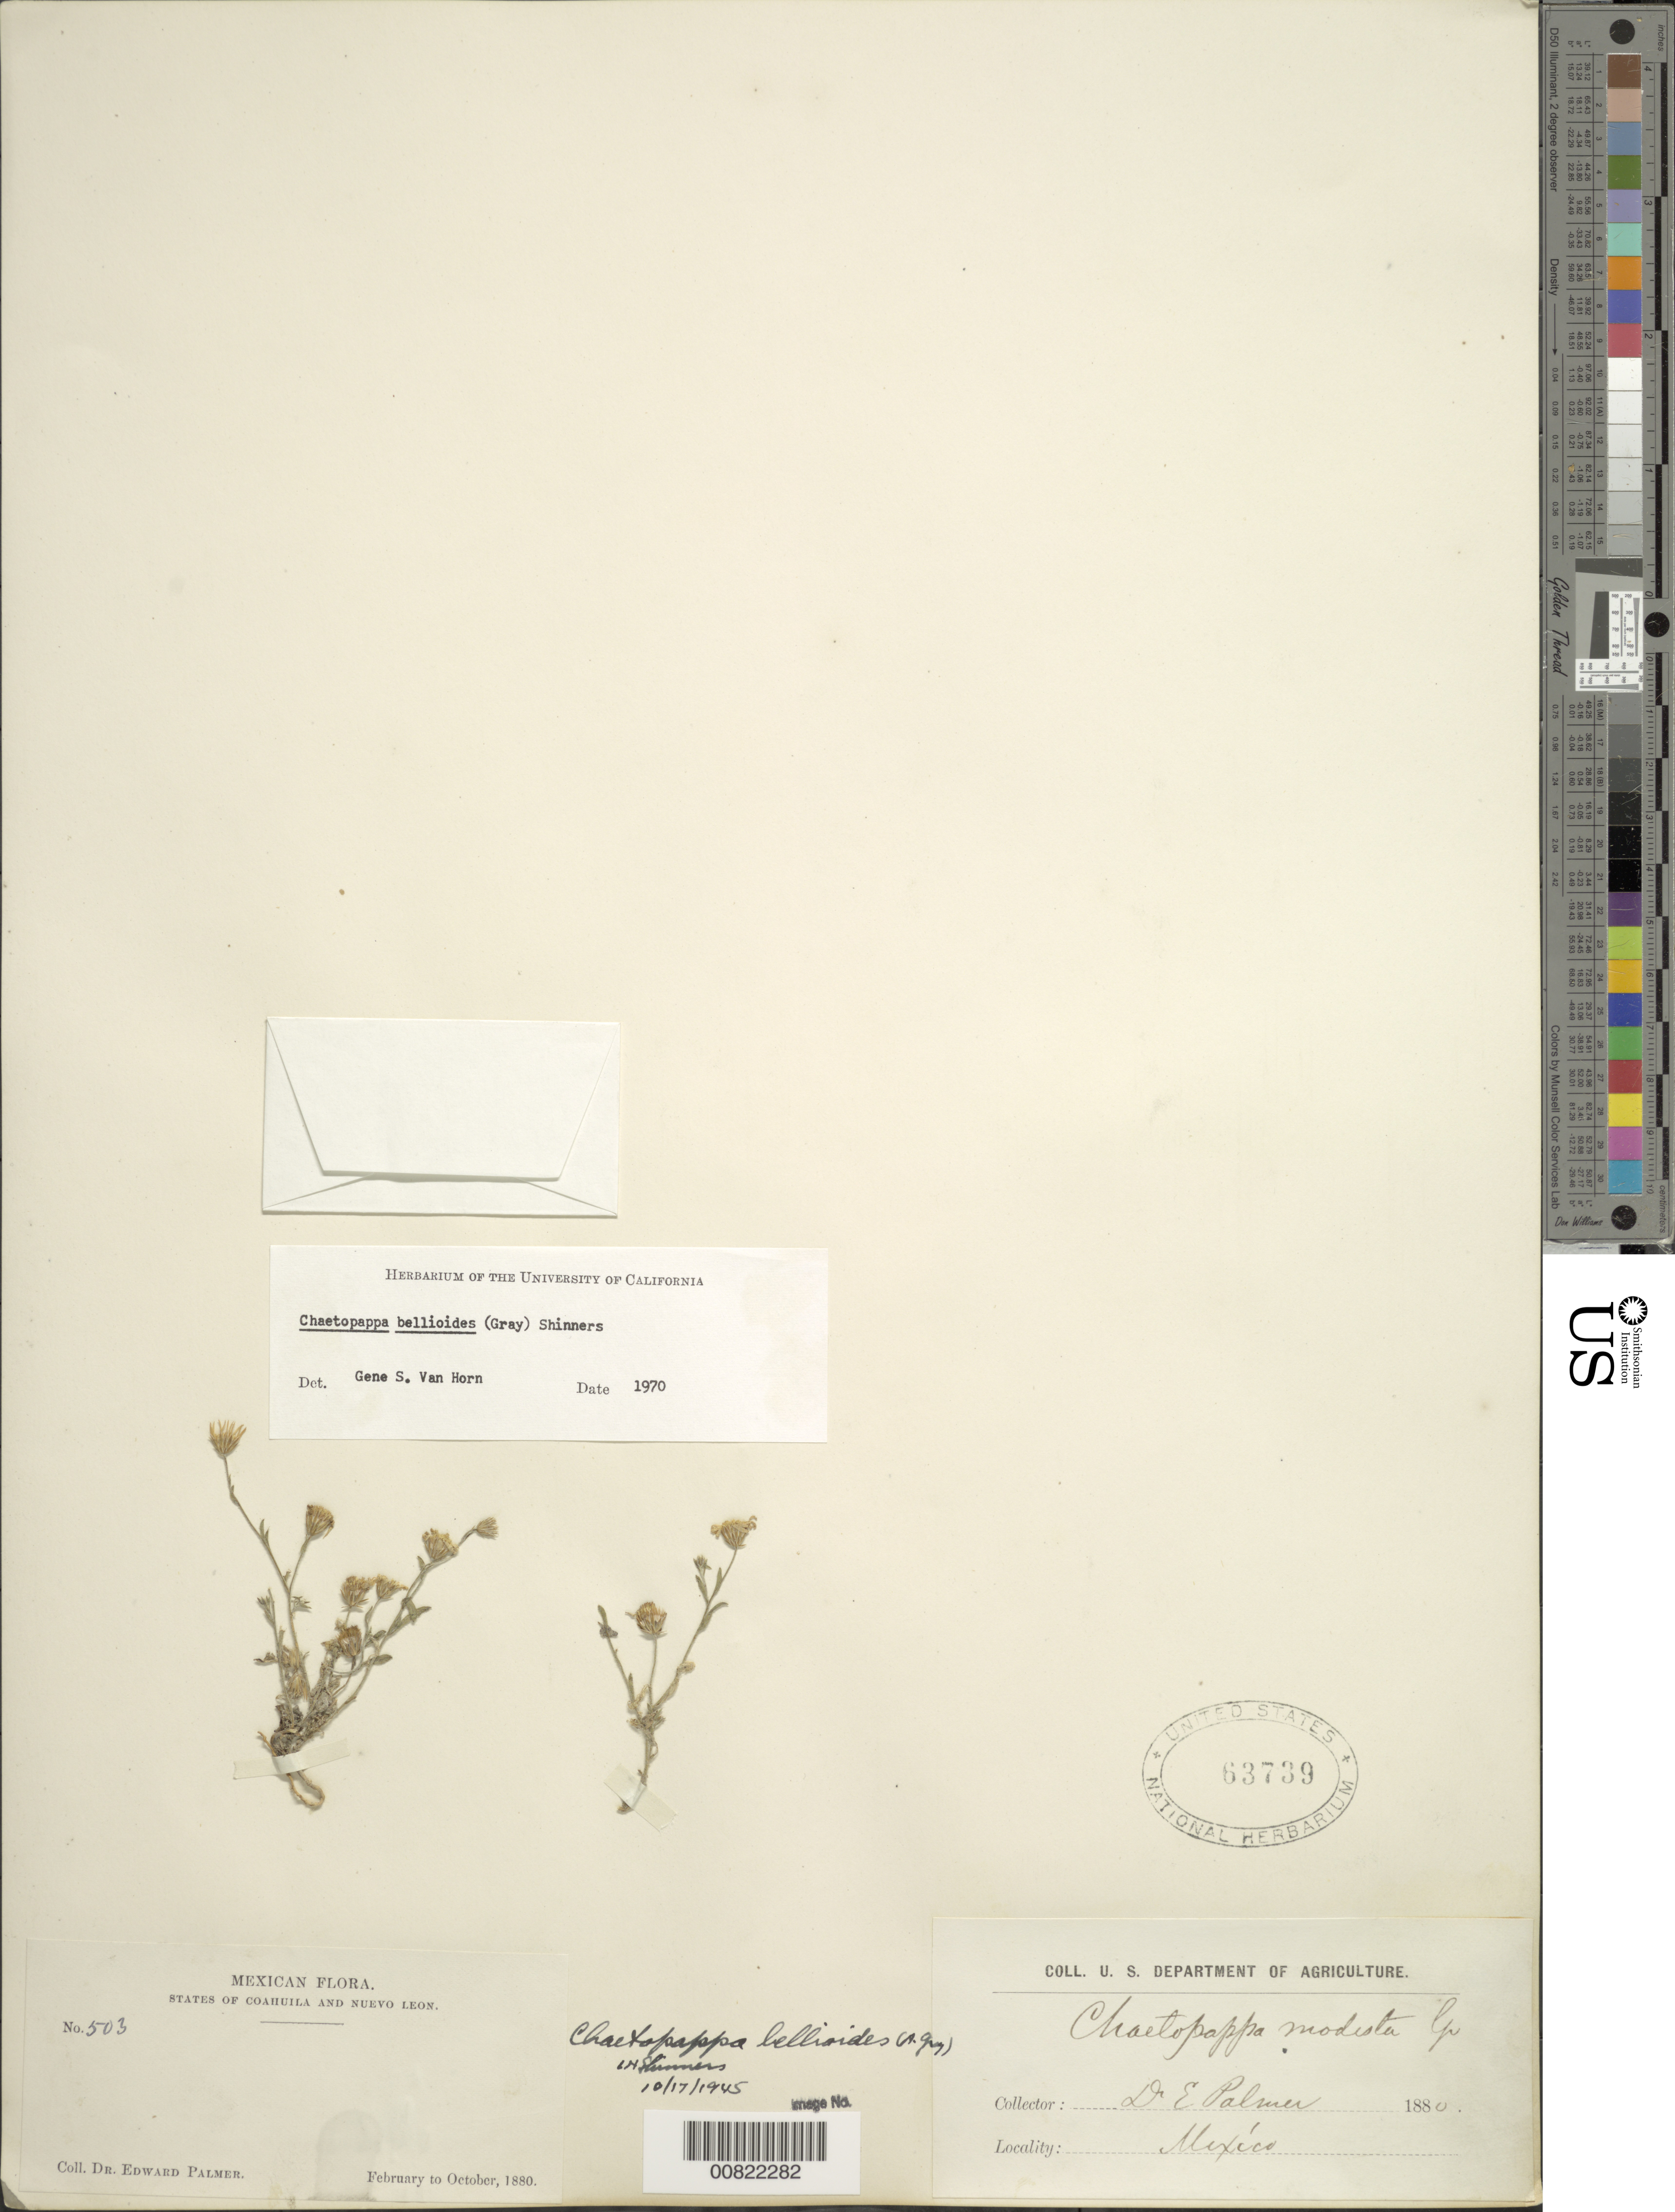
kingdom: Plantae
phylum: Tracheophyta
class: Magnoliopsida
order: Asterales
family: Asteraceae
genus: Chaetopappa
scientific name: Chaetopappa bellioides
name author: (A. Gray) Shinners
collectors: E. Palmer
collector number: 503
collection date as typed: Feb 1880 to -- Oct 1880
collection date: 1880-02/1880-10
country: Mexico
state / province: Coahuila / Nuevo León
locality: States of Coahuila and Nuevo León.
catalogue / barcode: US 63739